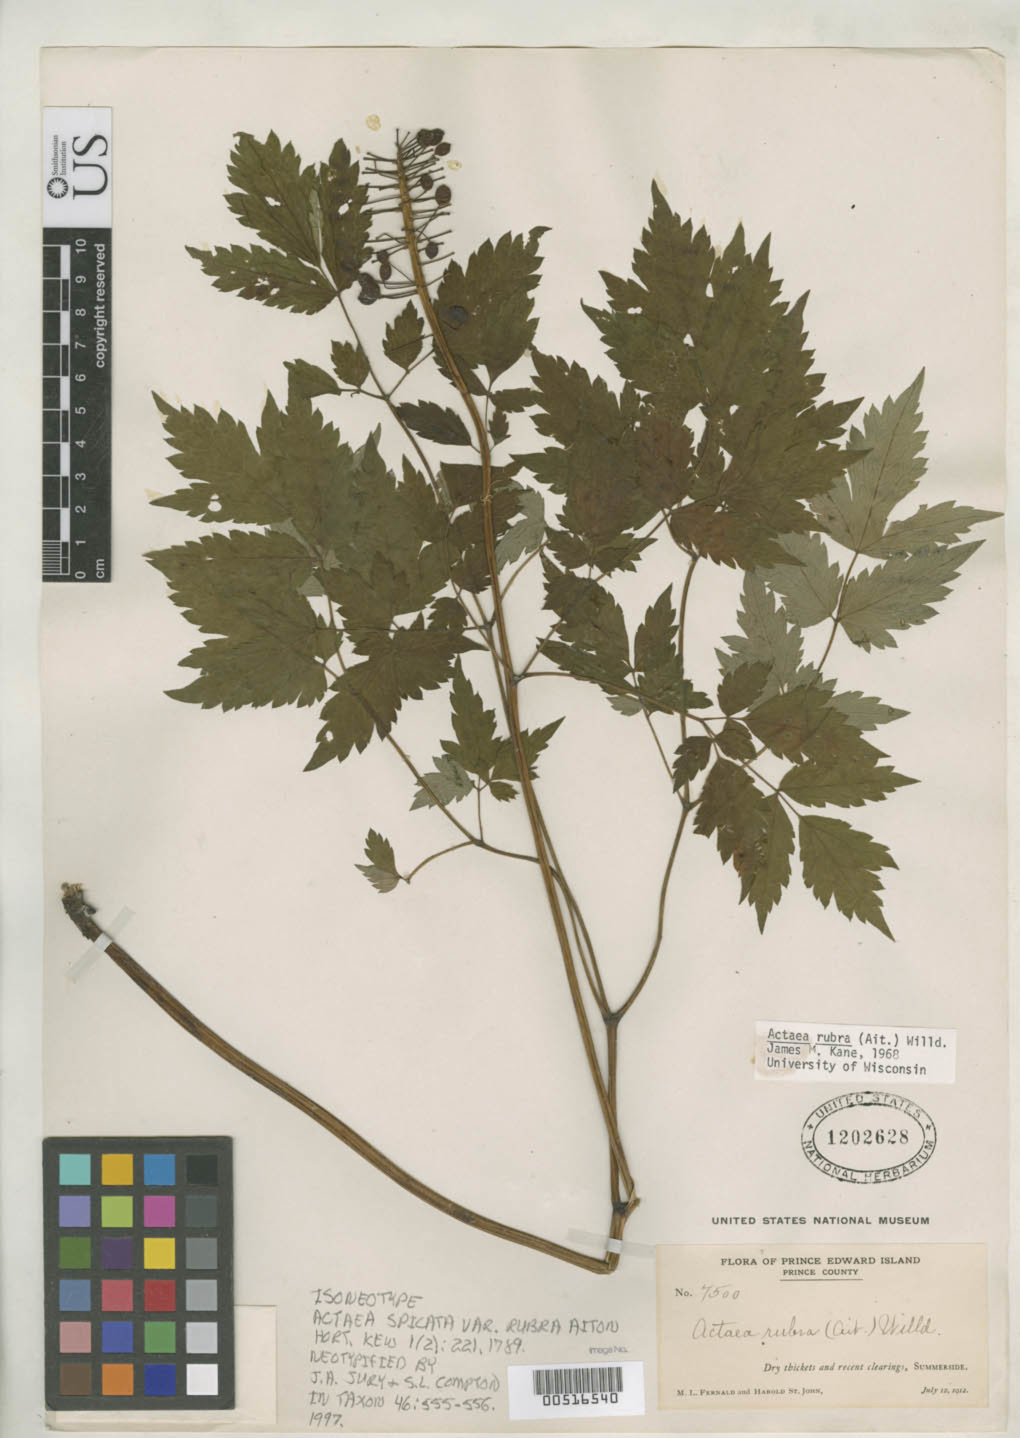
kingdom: Plantae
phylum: Tracheophyta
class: Magnoliopsida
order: Ranunculales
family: Ranunculaceae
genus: Actaea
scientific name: Actaea spicata var. rubra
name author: Aiton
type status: Isoneotype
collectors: M. L. Fernald & H. St. John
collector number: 7500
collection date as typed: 12 Jul 1912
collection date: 1912-07-12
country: Canada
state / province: Prince Edward Island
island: Prince Edward Island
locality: Summerside. Prince.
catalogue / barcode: US 1202628